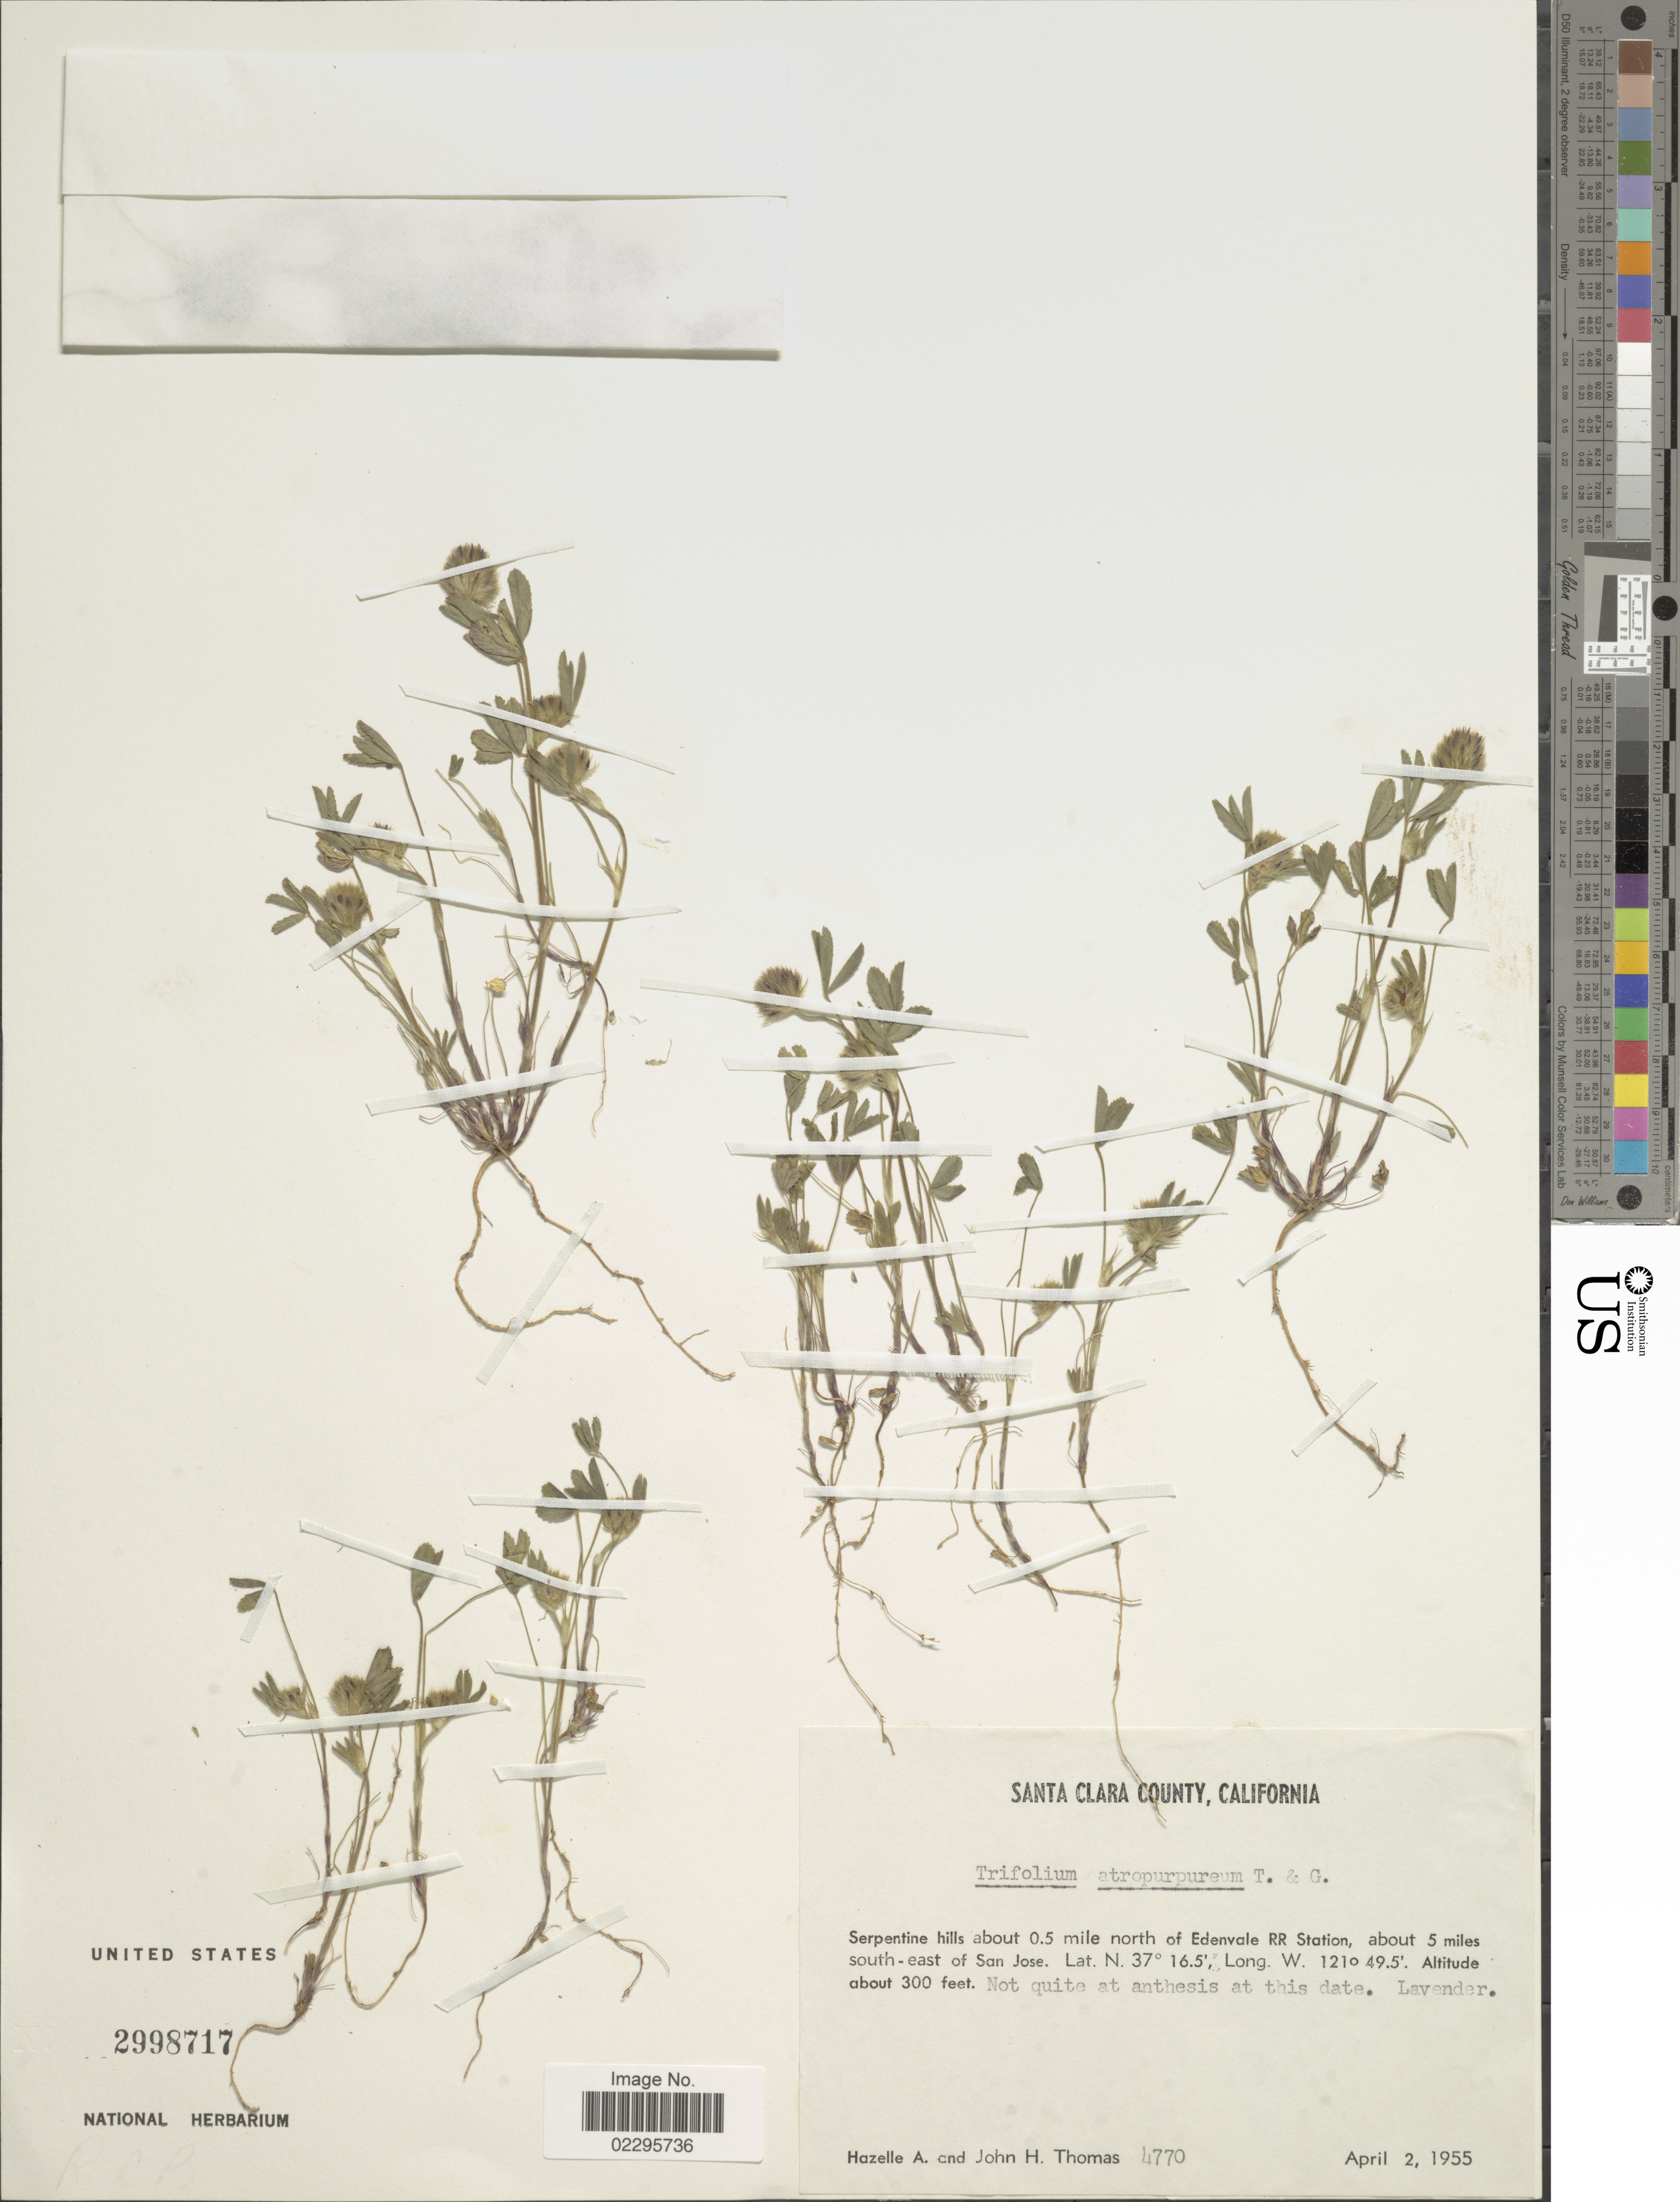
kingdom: Plantae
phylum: Tracheophyta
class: Magnoliopsida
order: Fabales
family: Fabaceae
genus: Trifolium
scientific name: Trifolium atropurpureum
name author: Nutt.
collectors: H. Thomas & J. H. Thomas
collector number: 4770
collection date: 1955-04-02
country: United States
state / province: California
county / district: Santa Clara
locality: Serpentine hills, about 0.5 mile north of Edenvale RR Station, about 5 miles south-east of San Jose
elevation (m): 91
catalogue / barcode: US 2998717